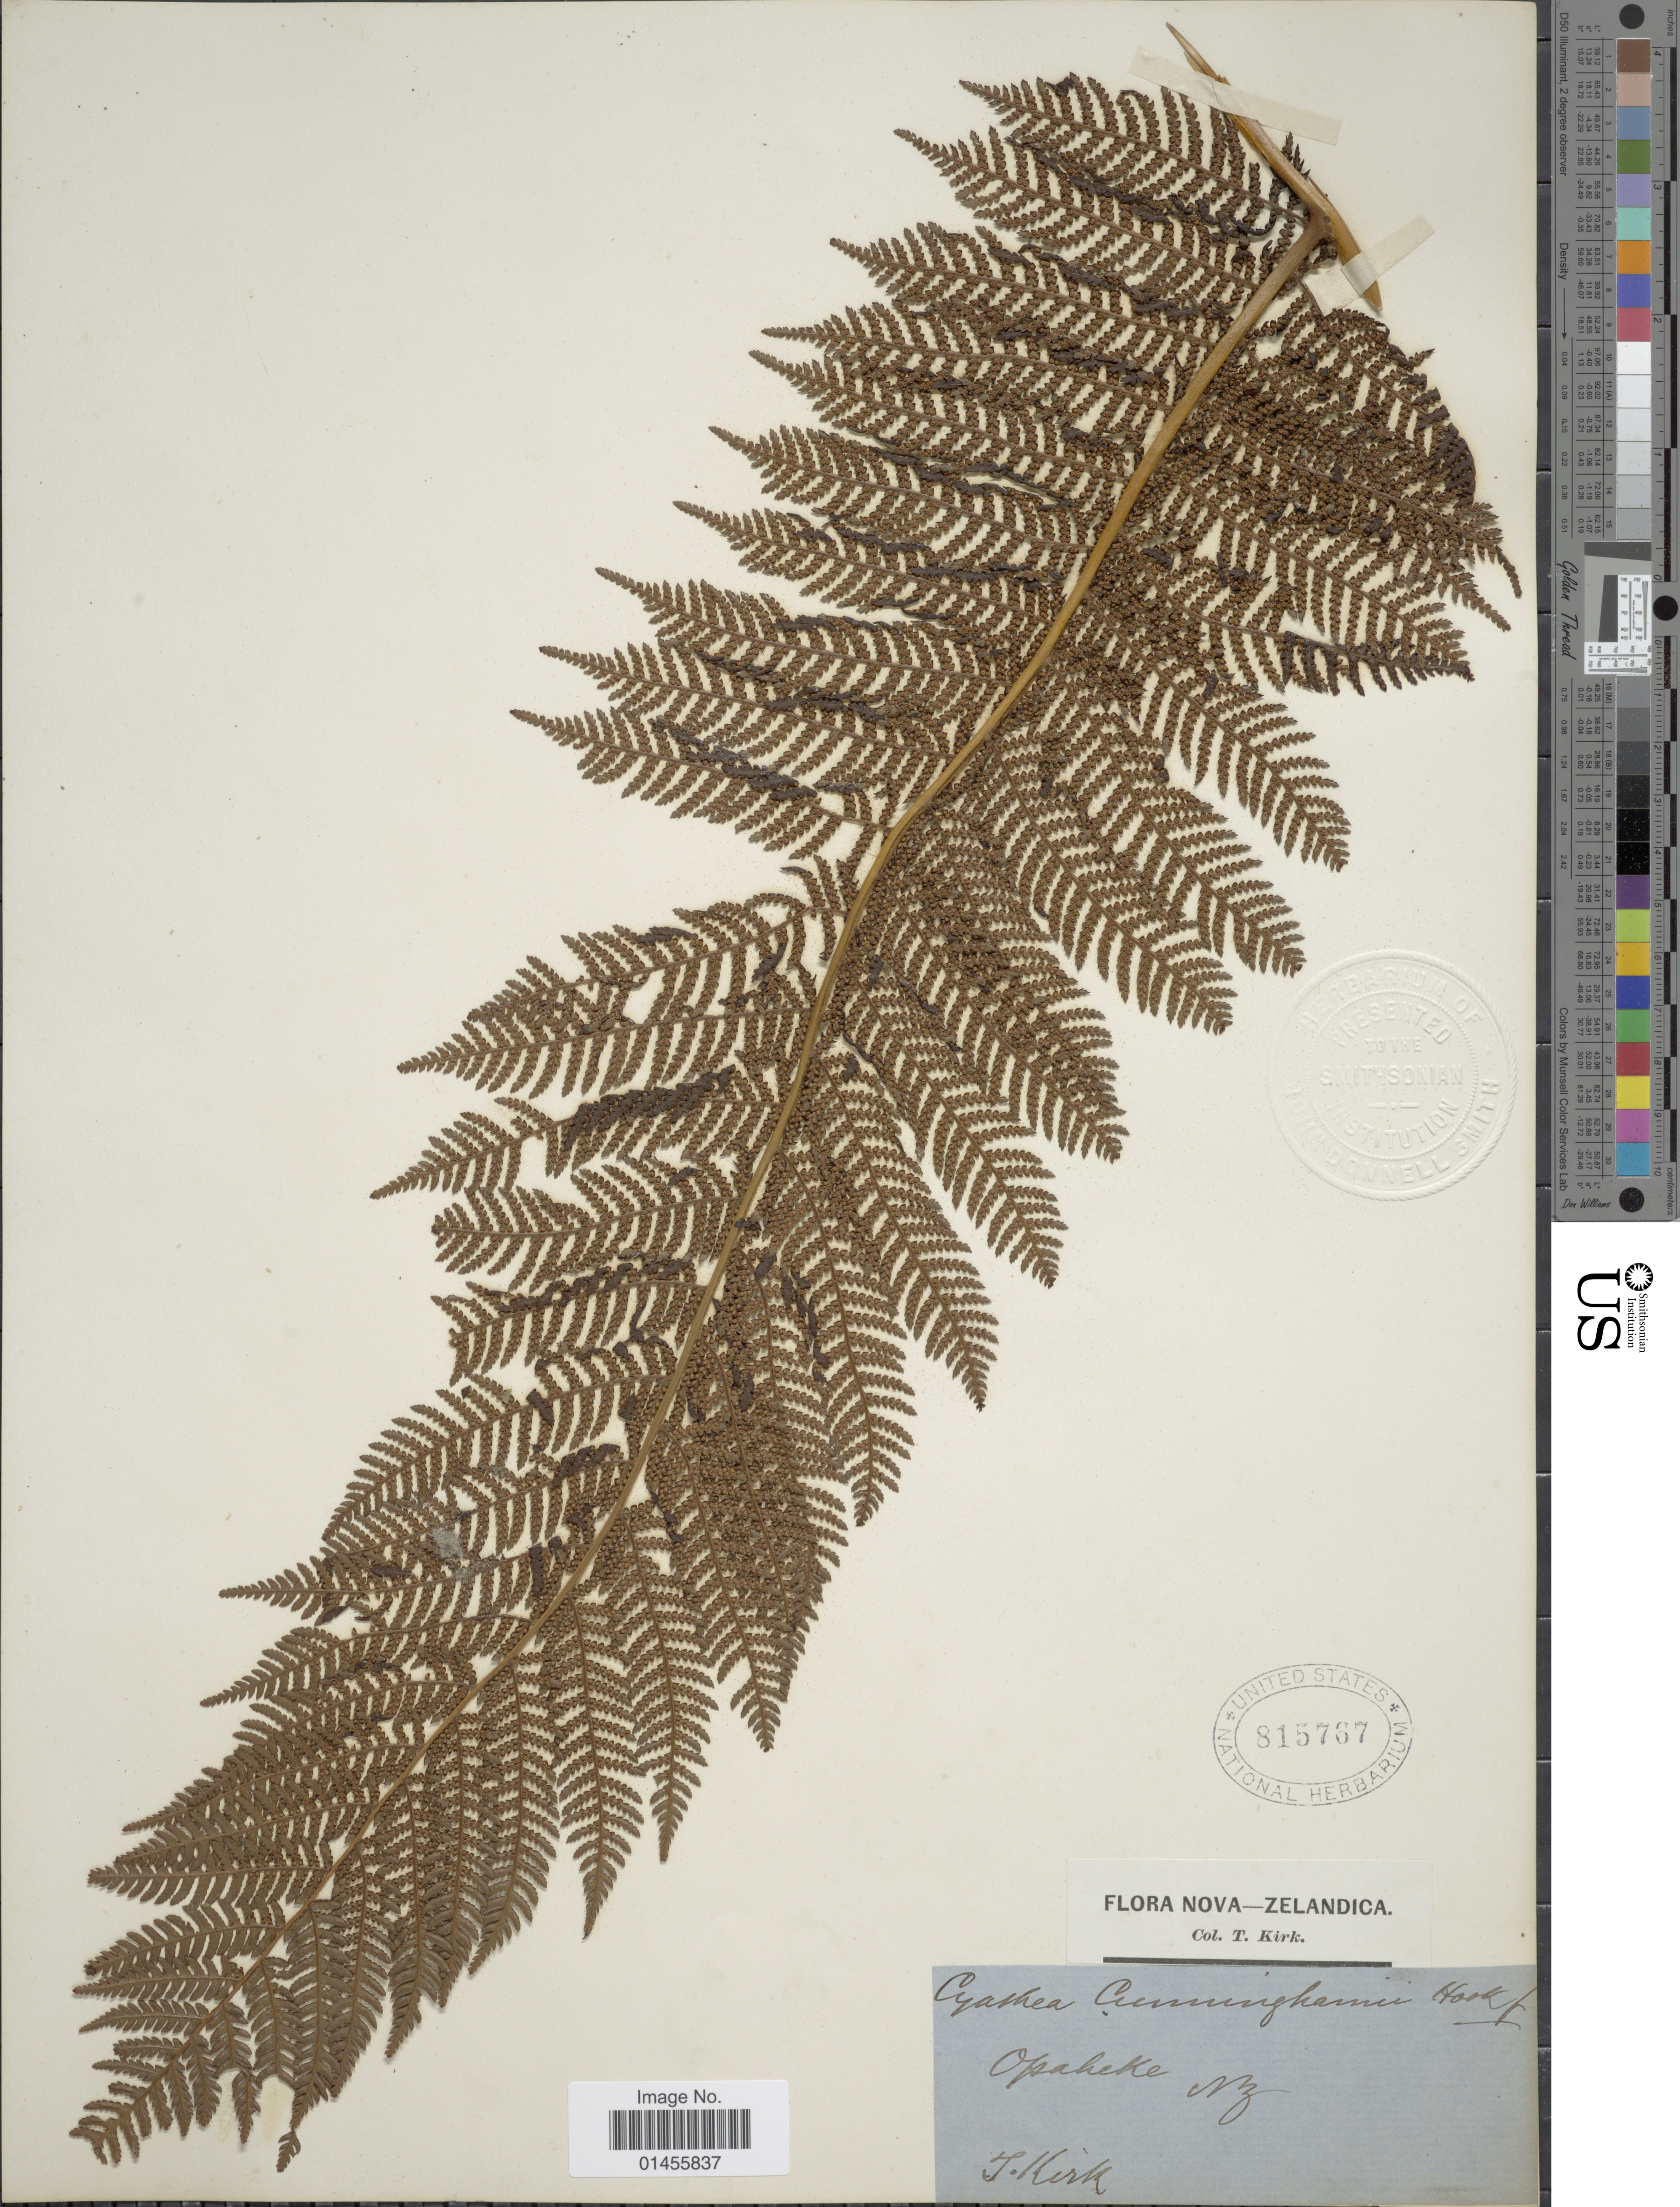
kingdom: Plantae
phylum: Tracheophyta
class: Polypodiopsida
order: Cyatheales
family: Cyatheaceae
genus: Alsophila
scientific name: Alsophila cunninghamii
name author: (Hook. f.) R.M. Tryon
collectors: T. Kirk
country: New Zealand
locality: Opaheke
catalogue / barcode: US 815767